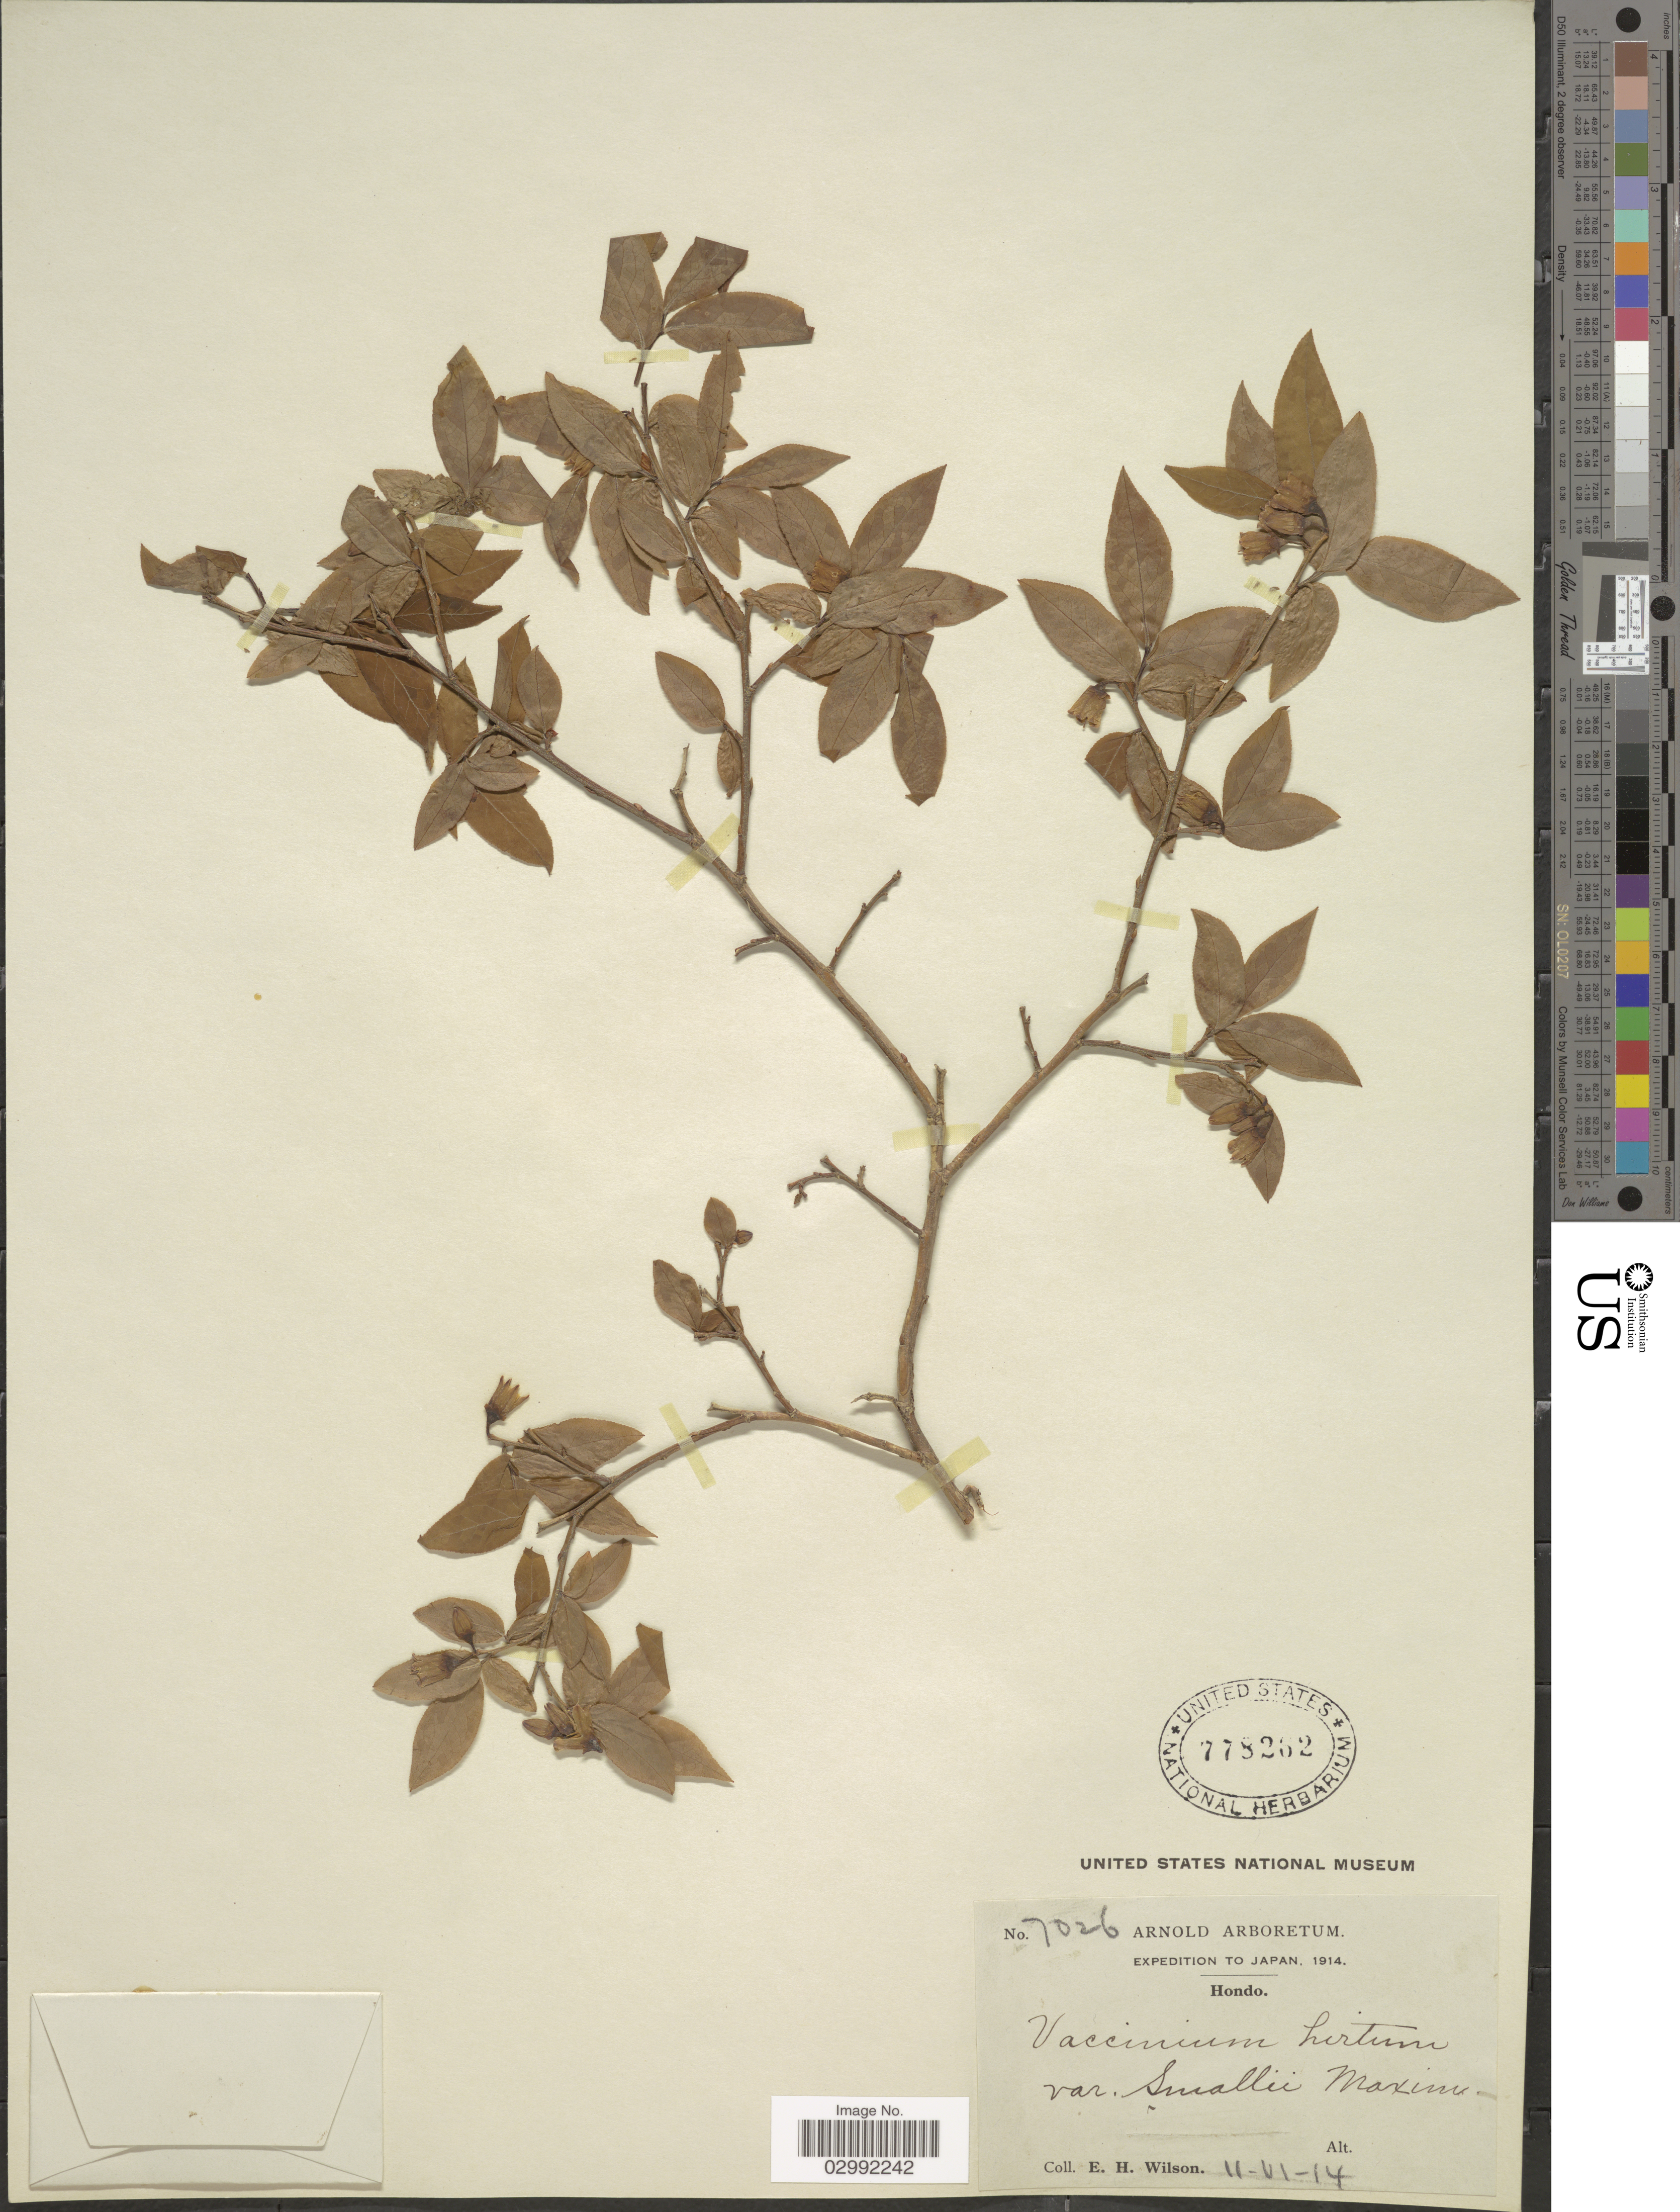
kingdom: Plantae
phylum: Tracheophyta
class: Magnoliopsida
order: Ericales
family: Ericaceae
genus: Vaccinium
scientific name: Vaccinium smallii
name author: A. Gray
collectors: E. Wilson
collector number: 7026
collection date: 1914-06-11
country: Japan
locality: Hondo.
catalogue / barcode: US 778262